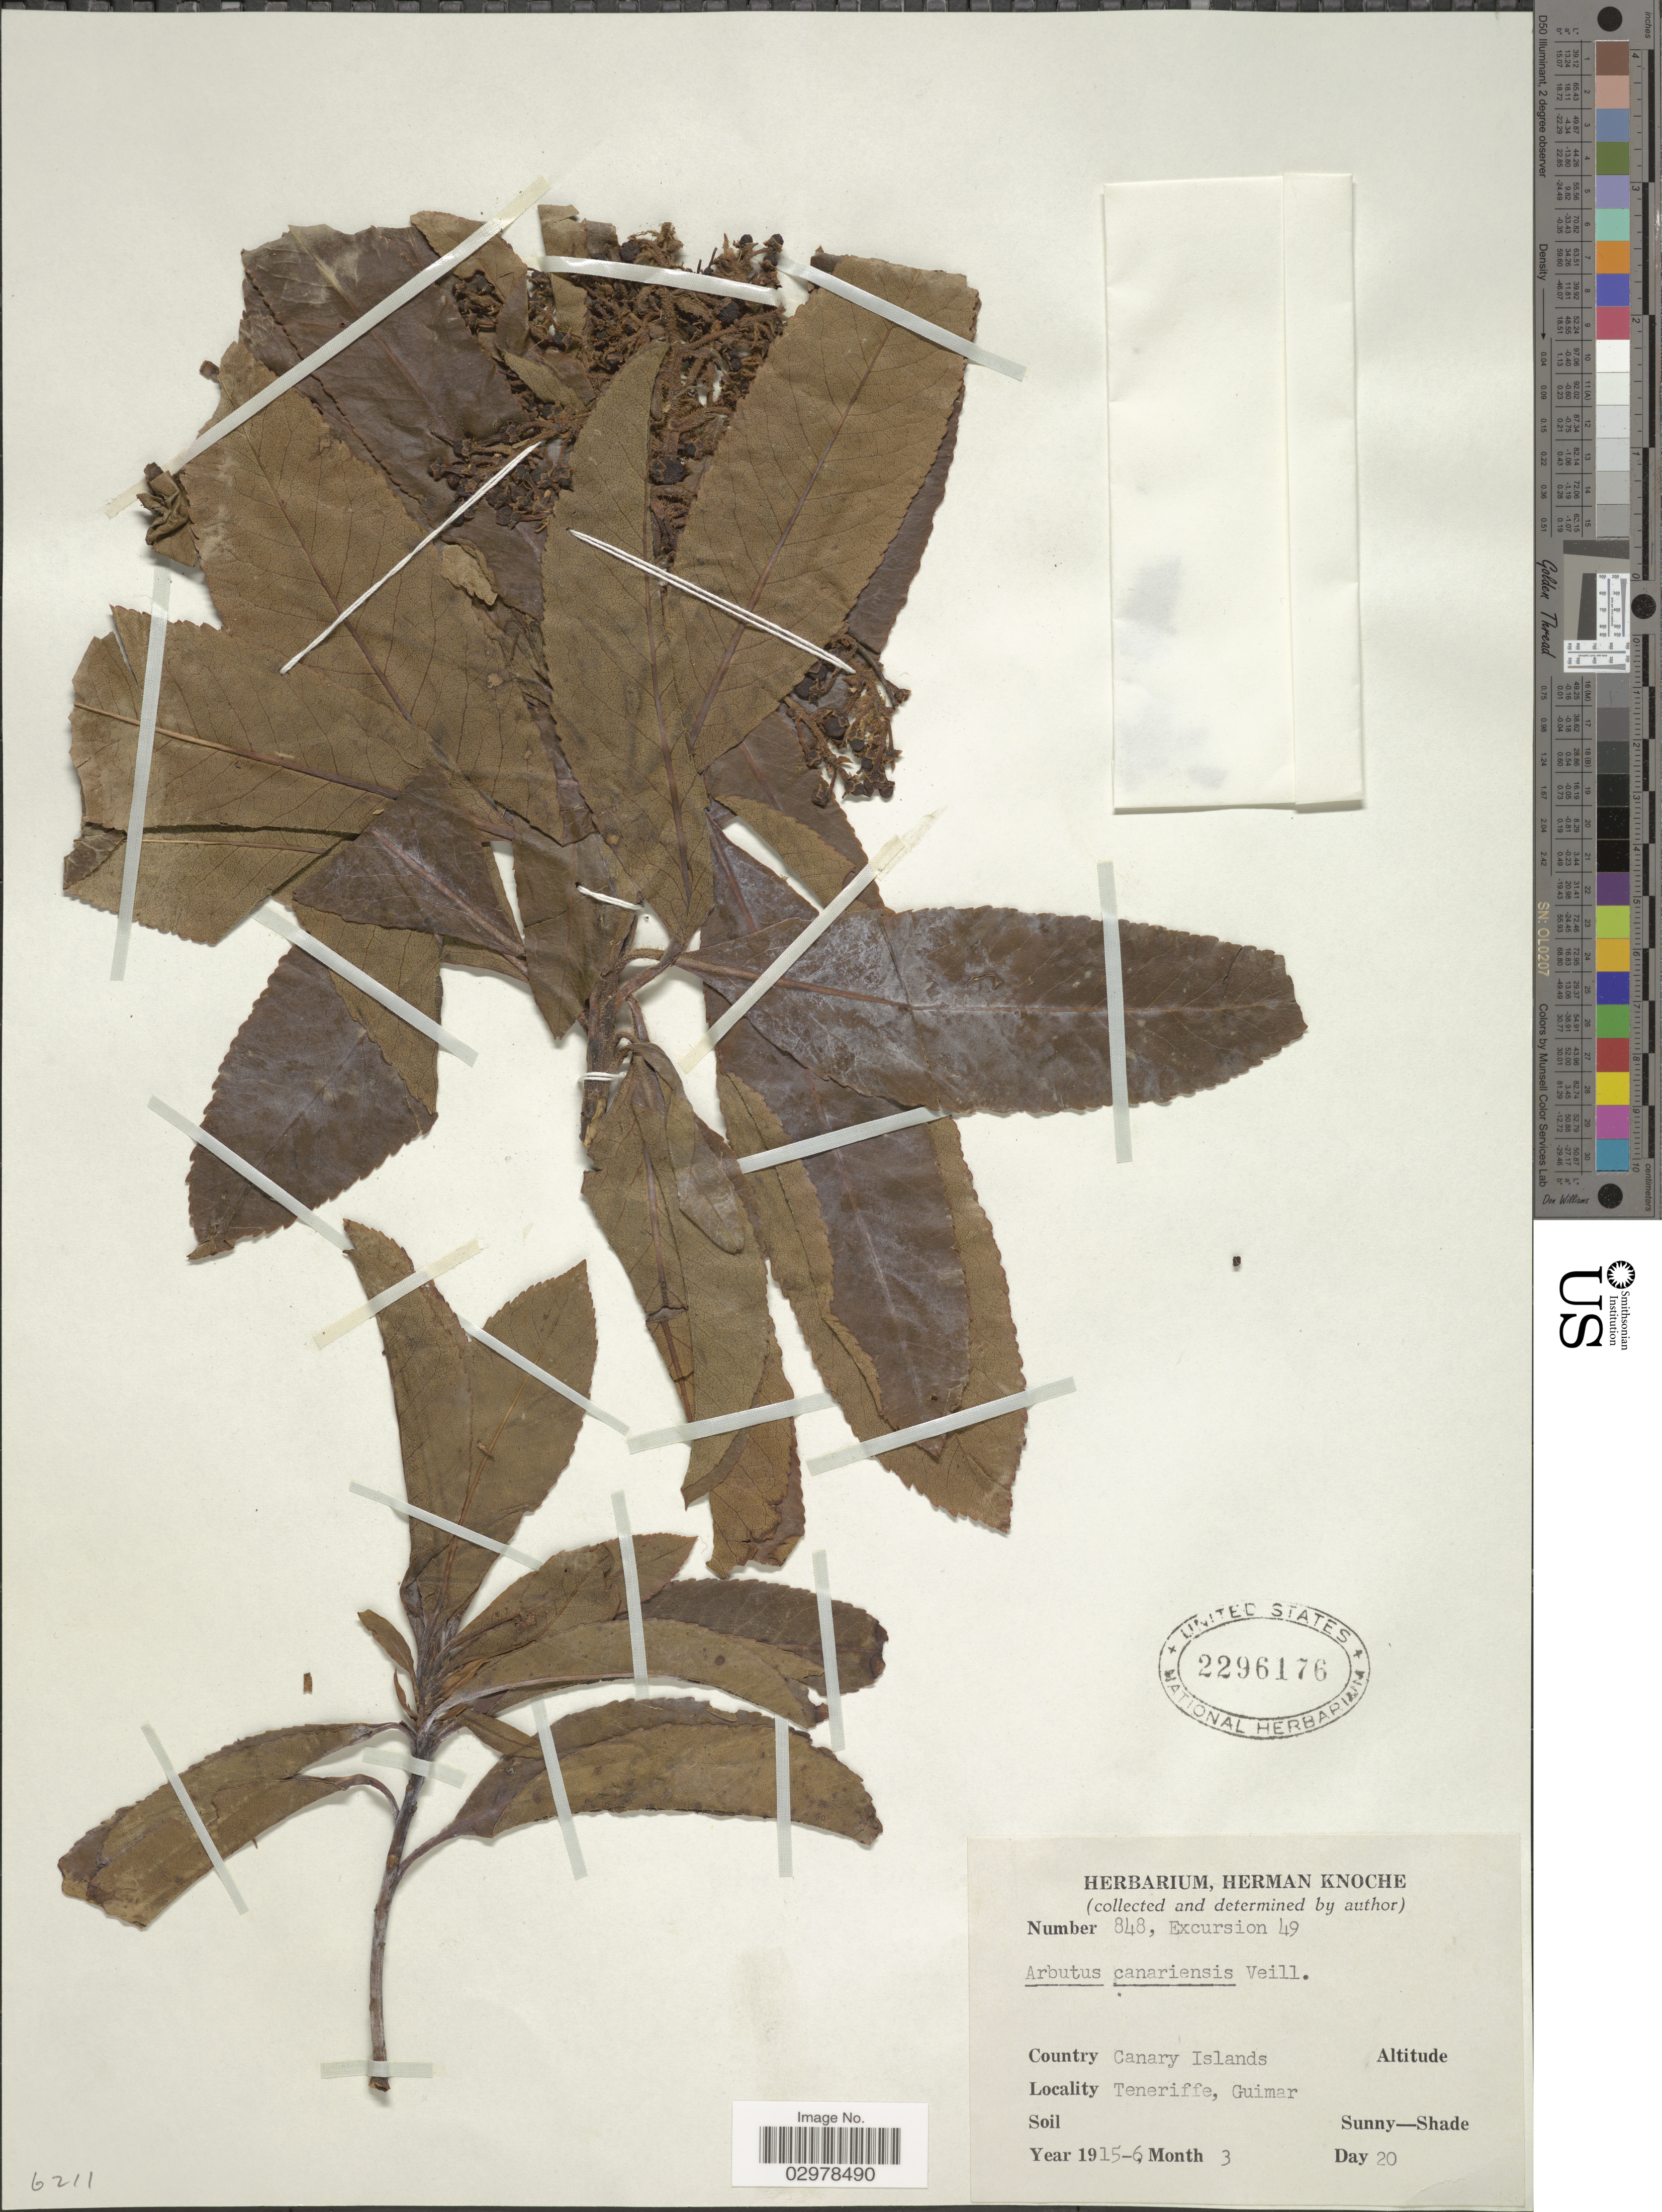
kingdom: Plantae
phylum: Tracheophyta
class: Magnoliopsida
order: Ericales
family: Ericaceae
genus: Arbutus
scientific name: Arbutus canariensis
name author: Duhamel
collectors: ex herb. Herman Knoche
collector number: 848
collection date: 1915-03-20/1916-03-20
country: Spain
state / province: Canarias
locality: Canary Islands, Teneriffe, Guimar.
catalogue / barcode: US 2296176